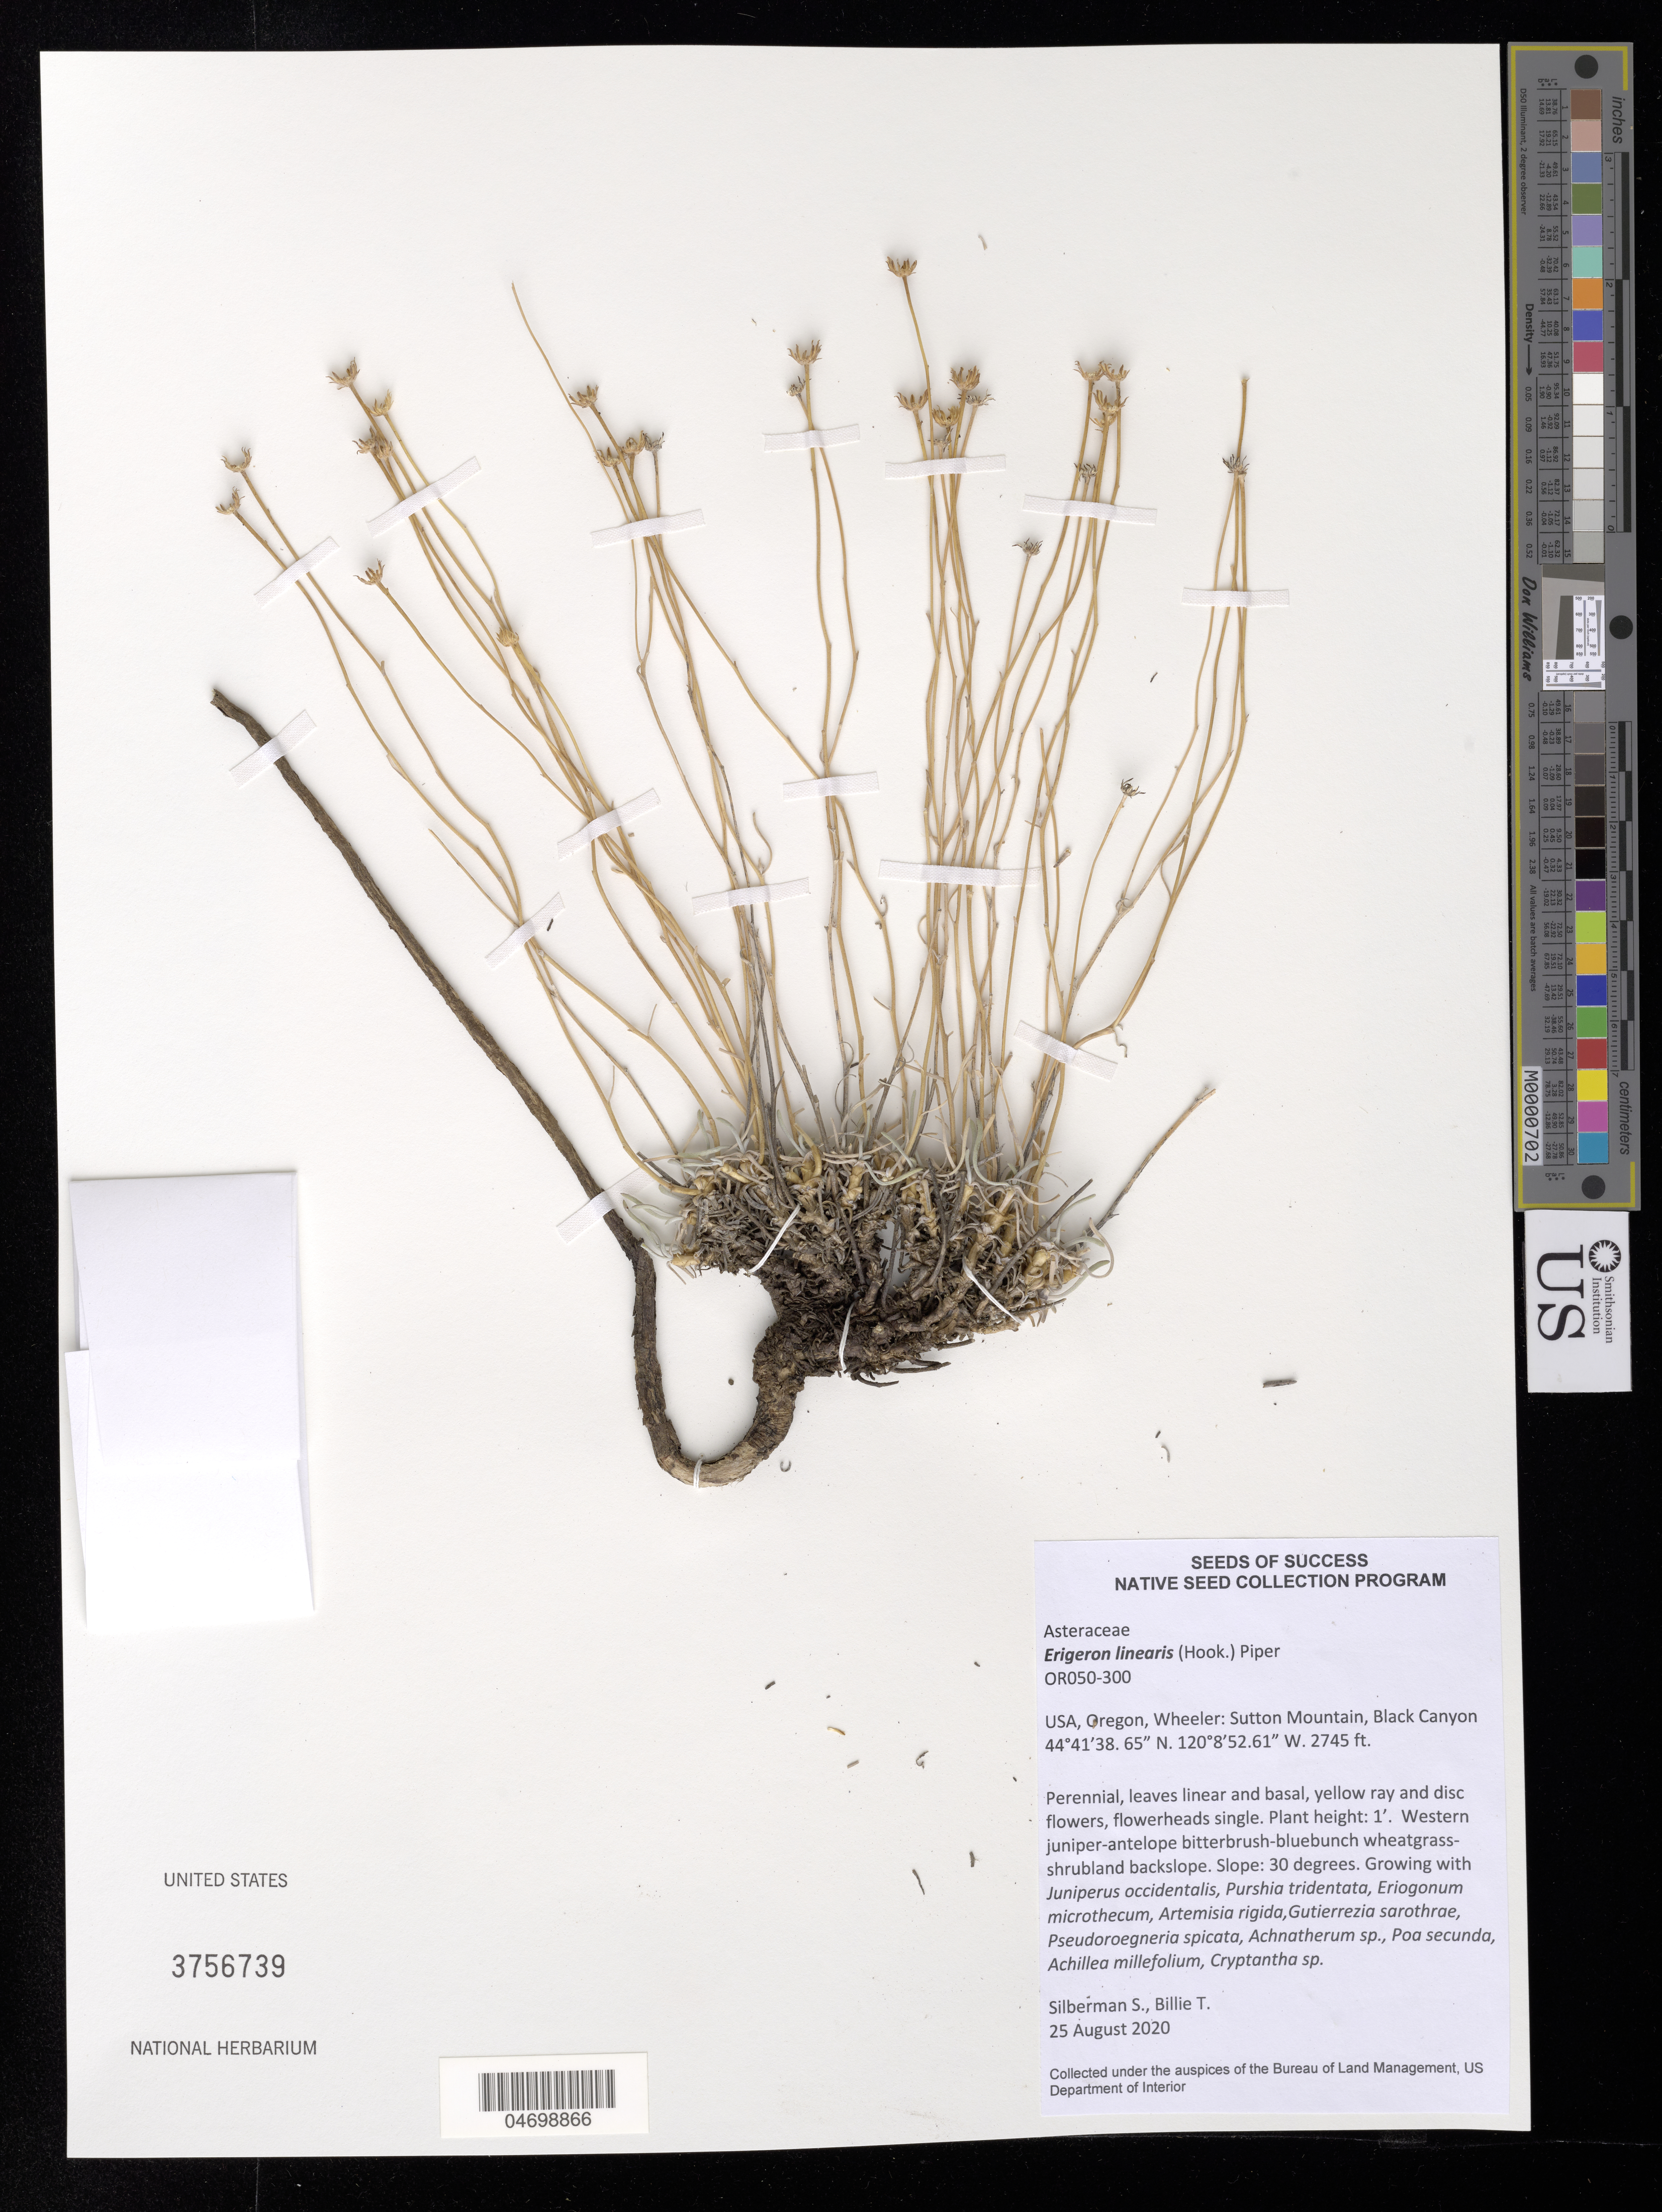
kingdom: Plantae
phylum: Tracheophyta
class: Magnoliopsida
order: Asterales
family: Asteraceae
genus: Erigeron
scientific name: Erigeron linearis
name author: (Hook.) Piper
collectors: S. Silberman & T. Billie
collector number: OR050-300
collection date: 2020-08-25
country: United States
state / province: Oregon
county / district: Wheeler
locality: Sutton Mtn, Black Canyon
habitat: Western juniper-antelope bitterbrush-bluebunch wheatgrass-shrubland backslope. With Purshia tridentata, Poa secunda, Cryptantha sp.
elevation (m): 837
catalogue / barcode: US 3756739